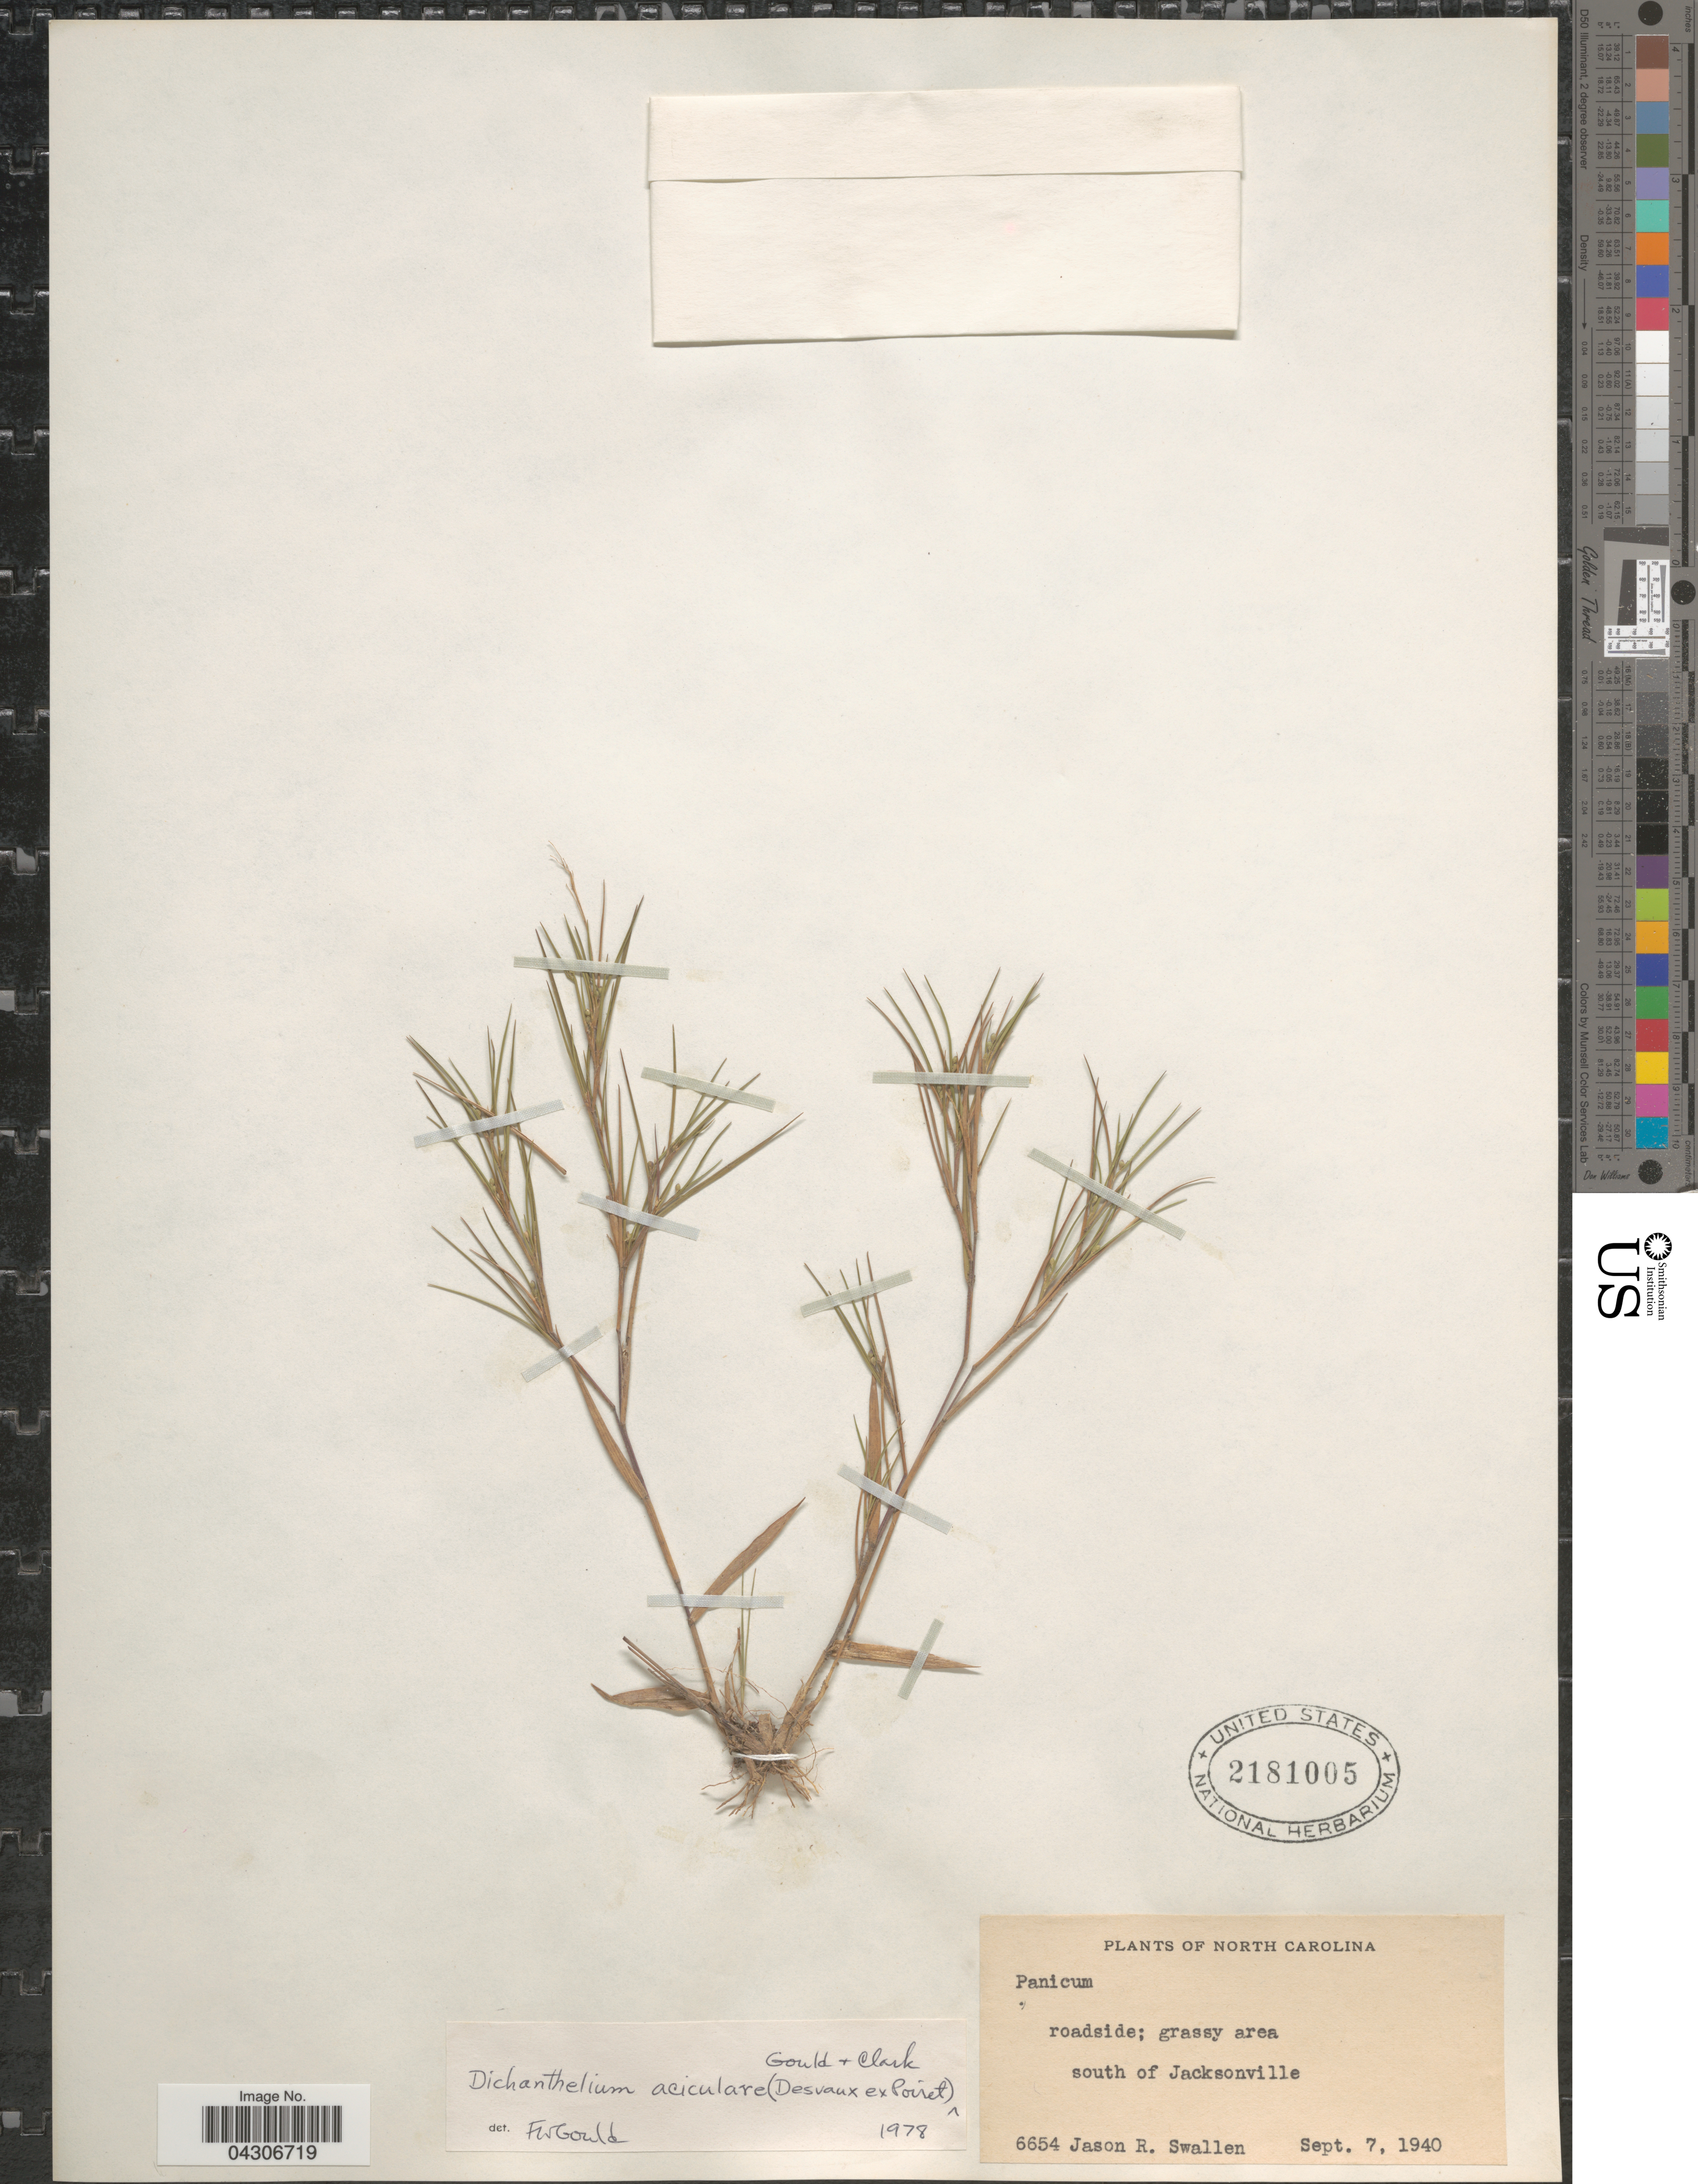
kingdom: Plantae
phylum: Tracheophyta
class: Liliopsida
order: Poales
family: Poaceae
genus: Dichanthelium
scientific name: Dichanthelium aciculare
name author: (Desv. ex Poir.) Gould & C.A. Clark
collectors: J. R. Swallen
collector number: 6654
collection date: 1940-09-07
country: United States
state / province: North Carolina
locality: Roadside; grassy area south of Jacksonville.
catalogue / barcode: US 2181005